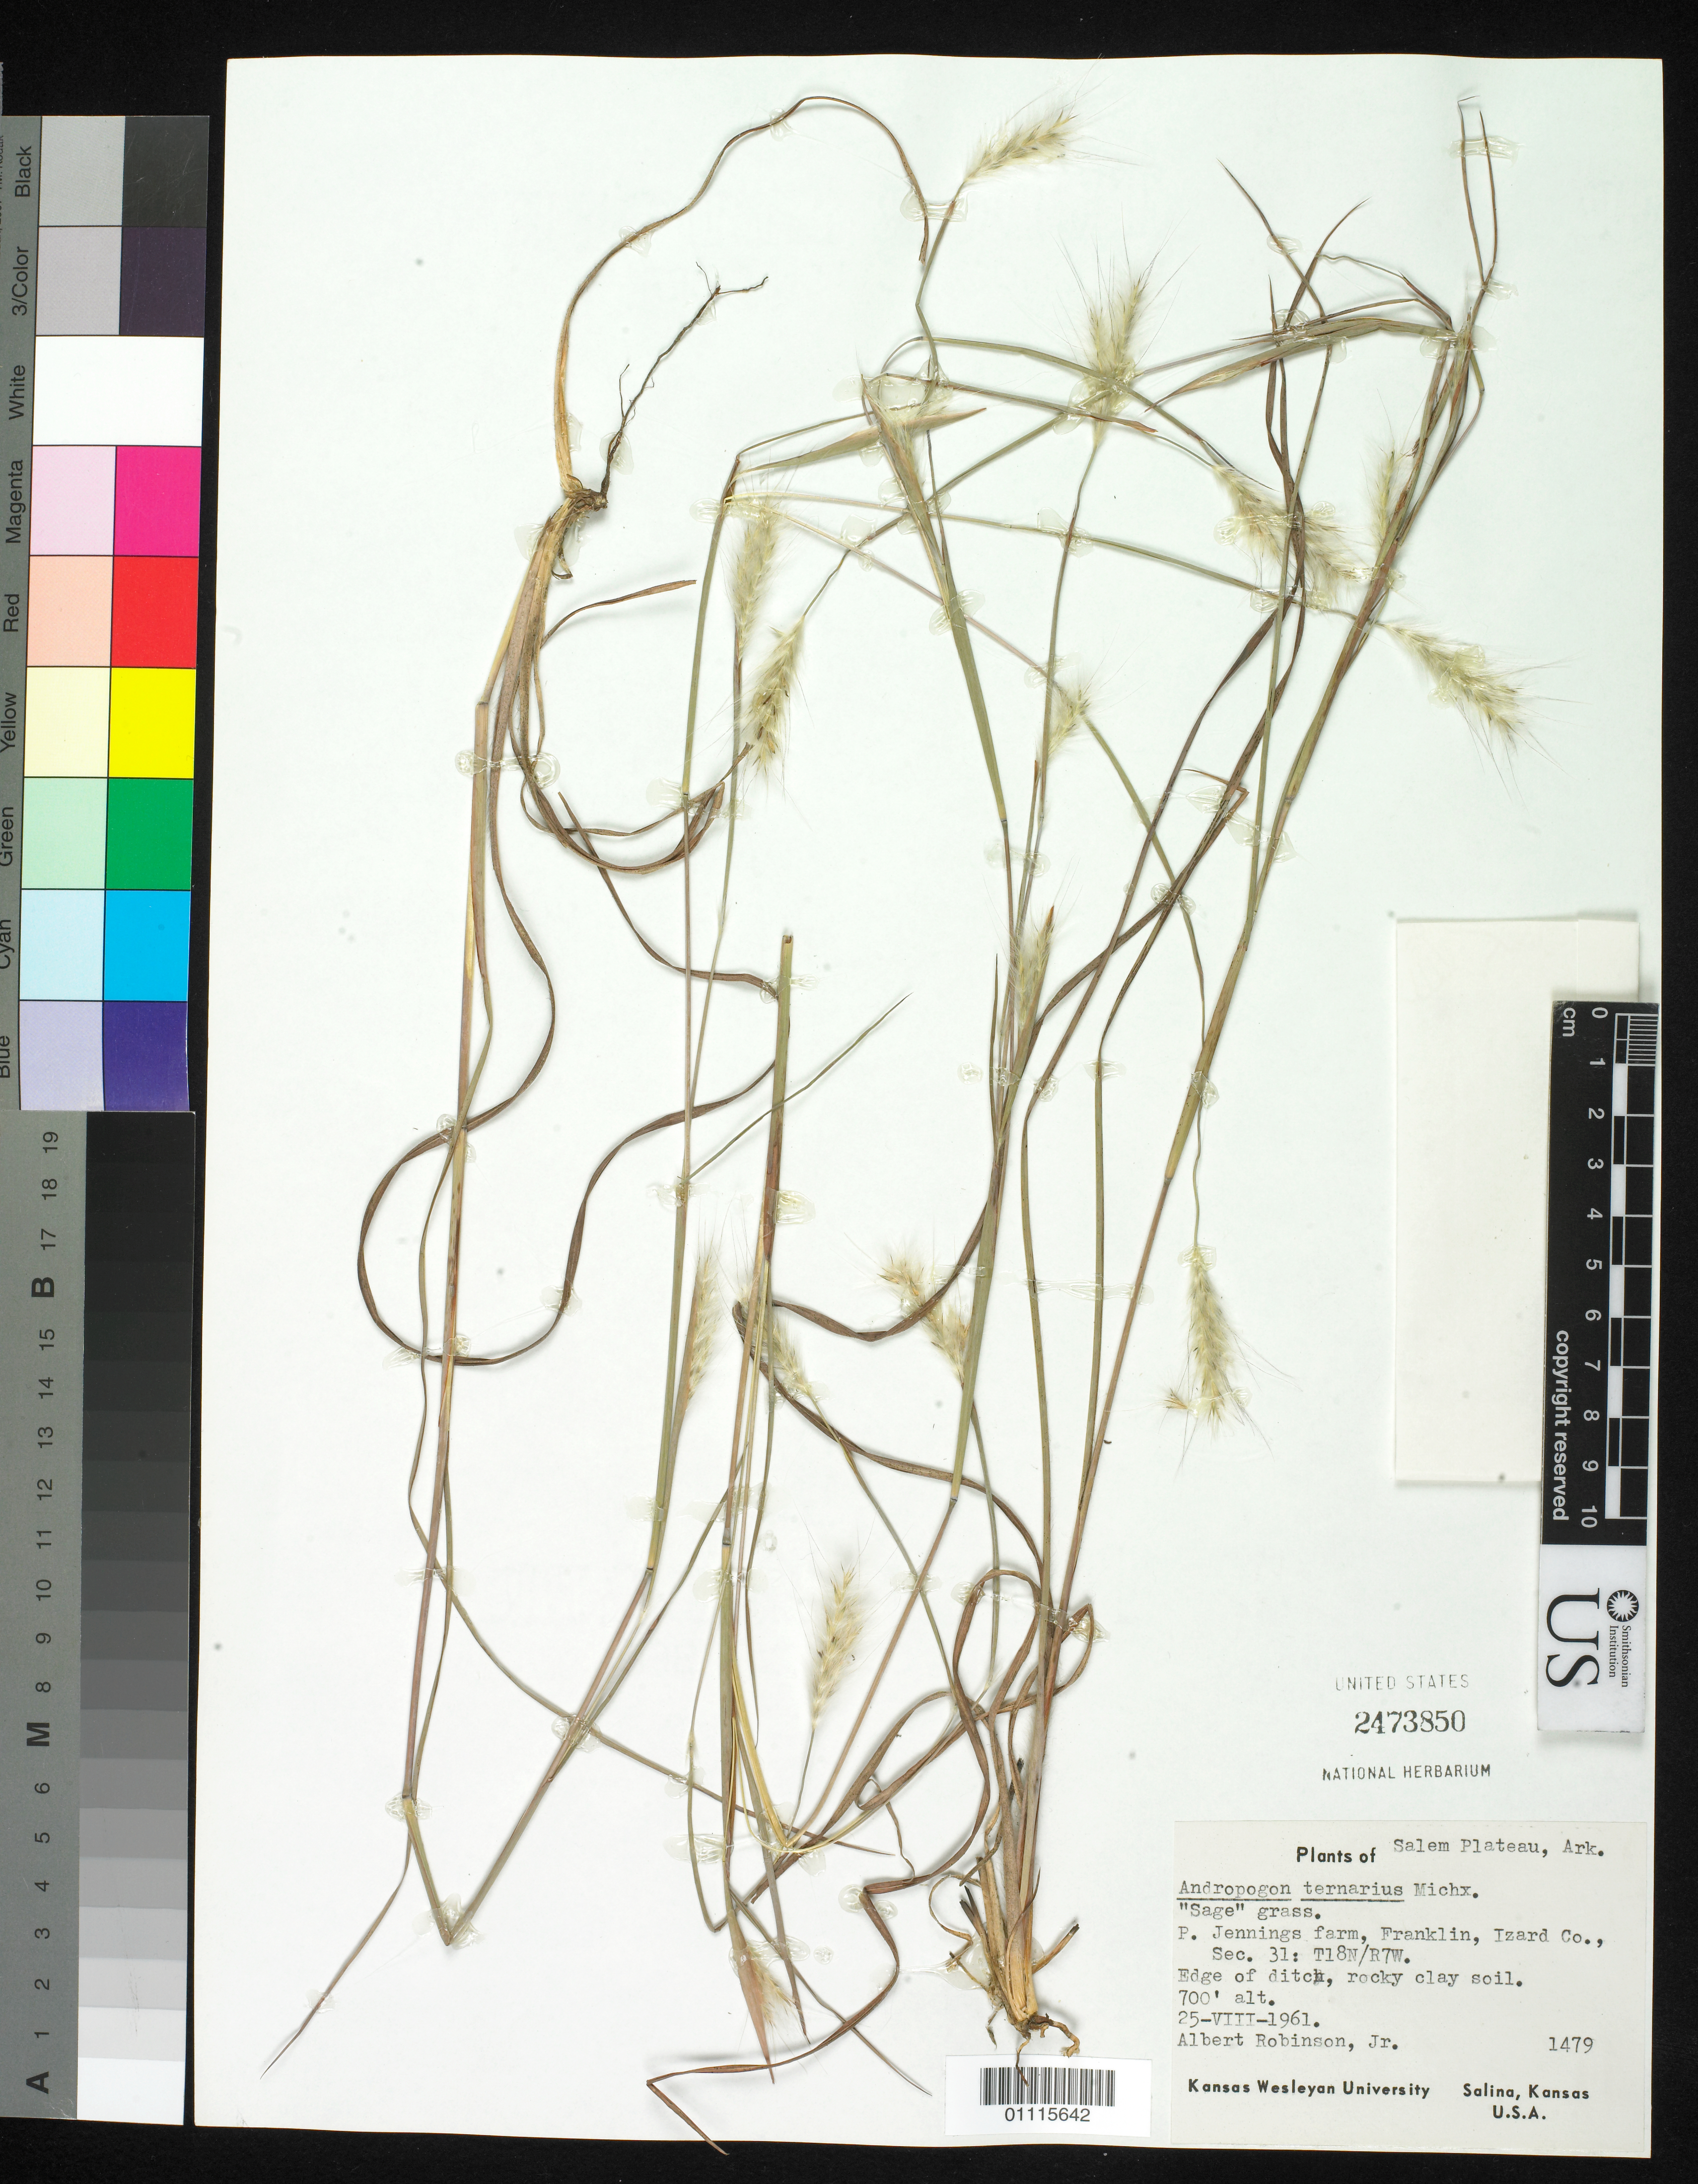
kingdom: Plantae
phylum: Tracheophyta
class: Liliopsida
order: Poales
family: Poaceae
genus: Andropogon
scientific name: Andropogon ternarius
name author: Michx.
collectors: A. Robinson Jr.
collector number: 1479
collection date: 1961-08-25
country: United States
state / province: Arkansas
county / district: Izard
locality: P. Jennings Farm, Franklin.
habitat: Edge of ditch, rocky clay soil.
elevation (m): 213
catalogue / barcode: US 2473850